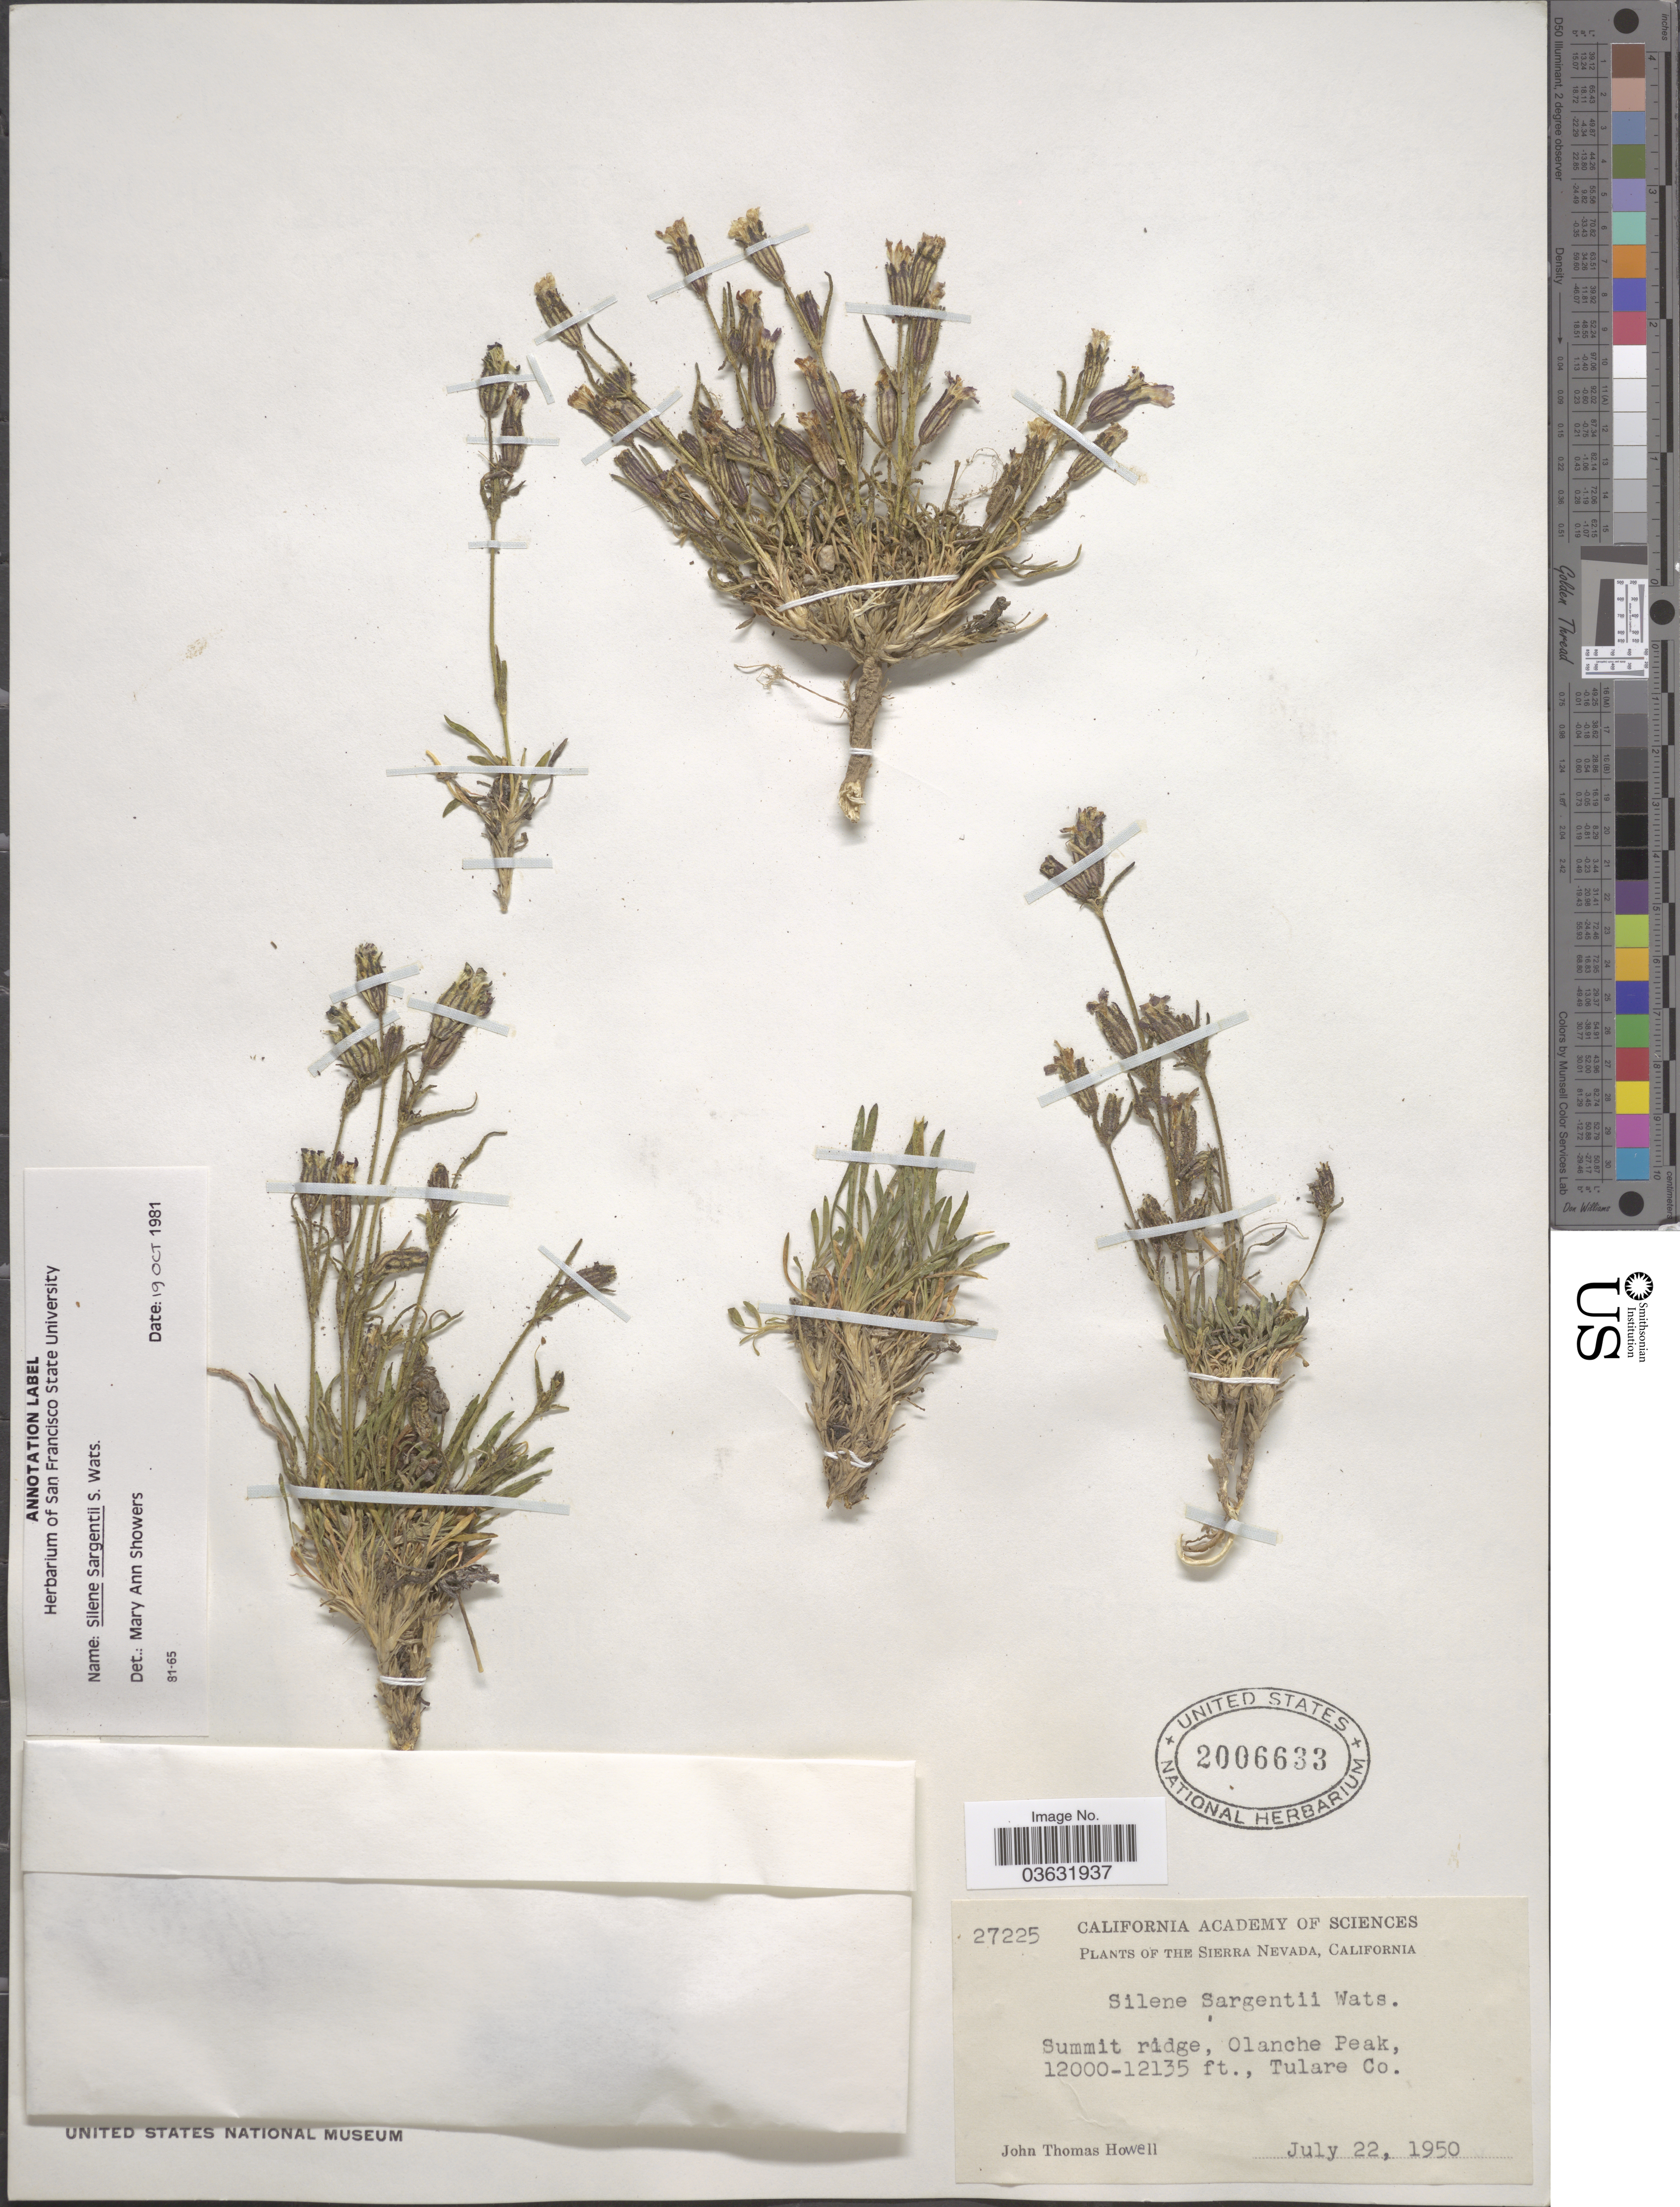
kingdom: Plantae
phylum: Tracheophyta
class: Magnoliopsida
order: Caryophyllales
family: Caryophyllaceae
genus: Silene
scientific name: Silene sargentii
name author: S. Watson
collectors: J. T. Howell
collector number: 27225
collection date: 1950-07-22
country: United States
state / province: California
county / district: Tulare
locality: The Sierra Nevada. Summit ridge, Olanche Peak, Tulare Co.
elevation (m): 3658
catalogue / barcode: US 2006633